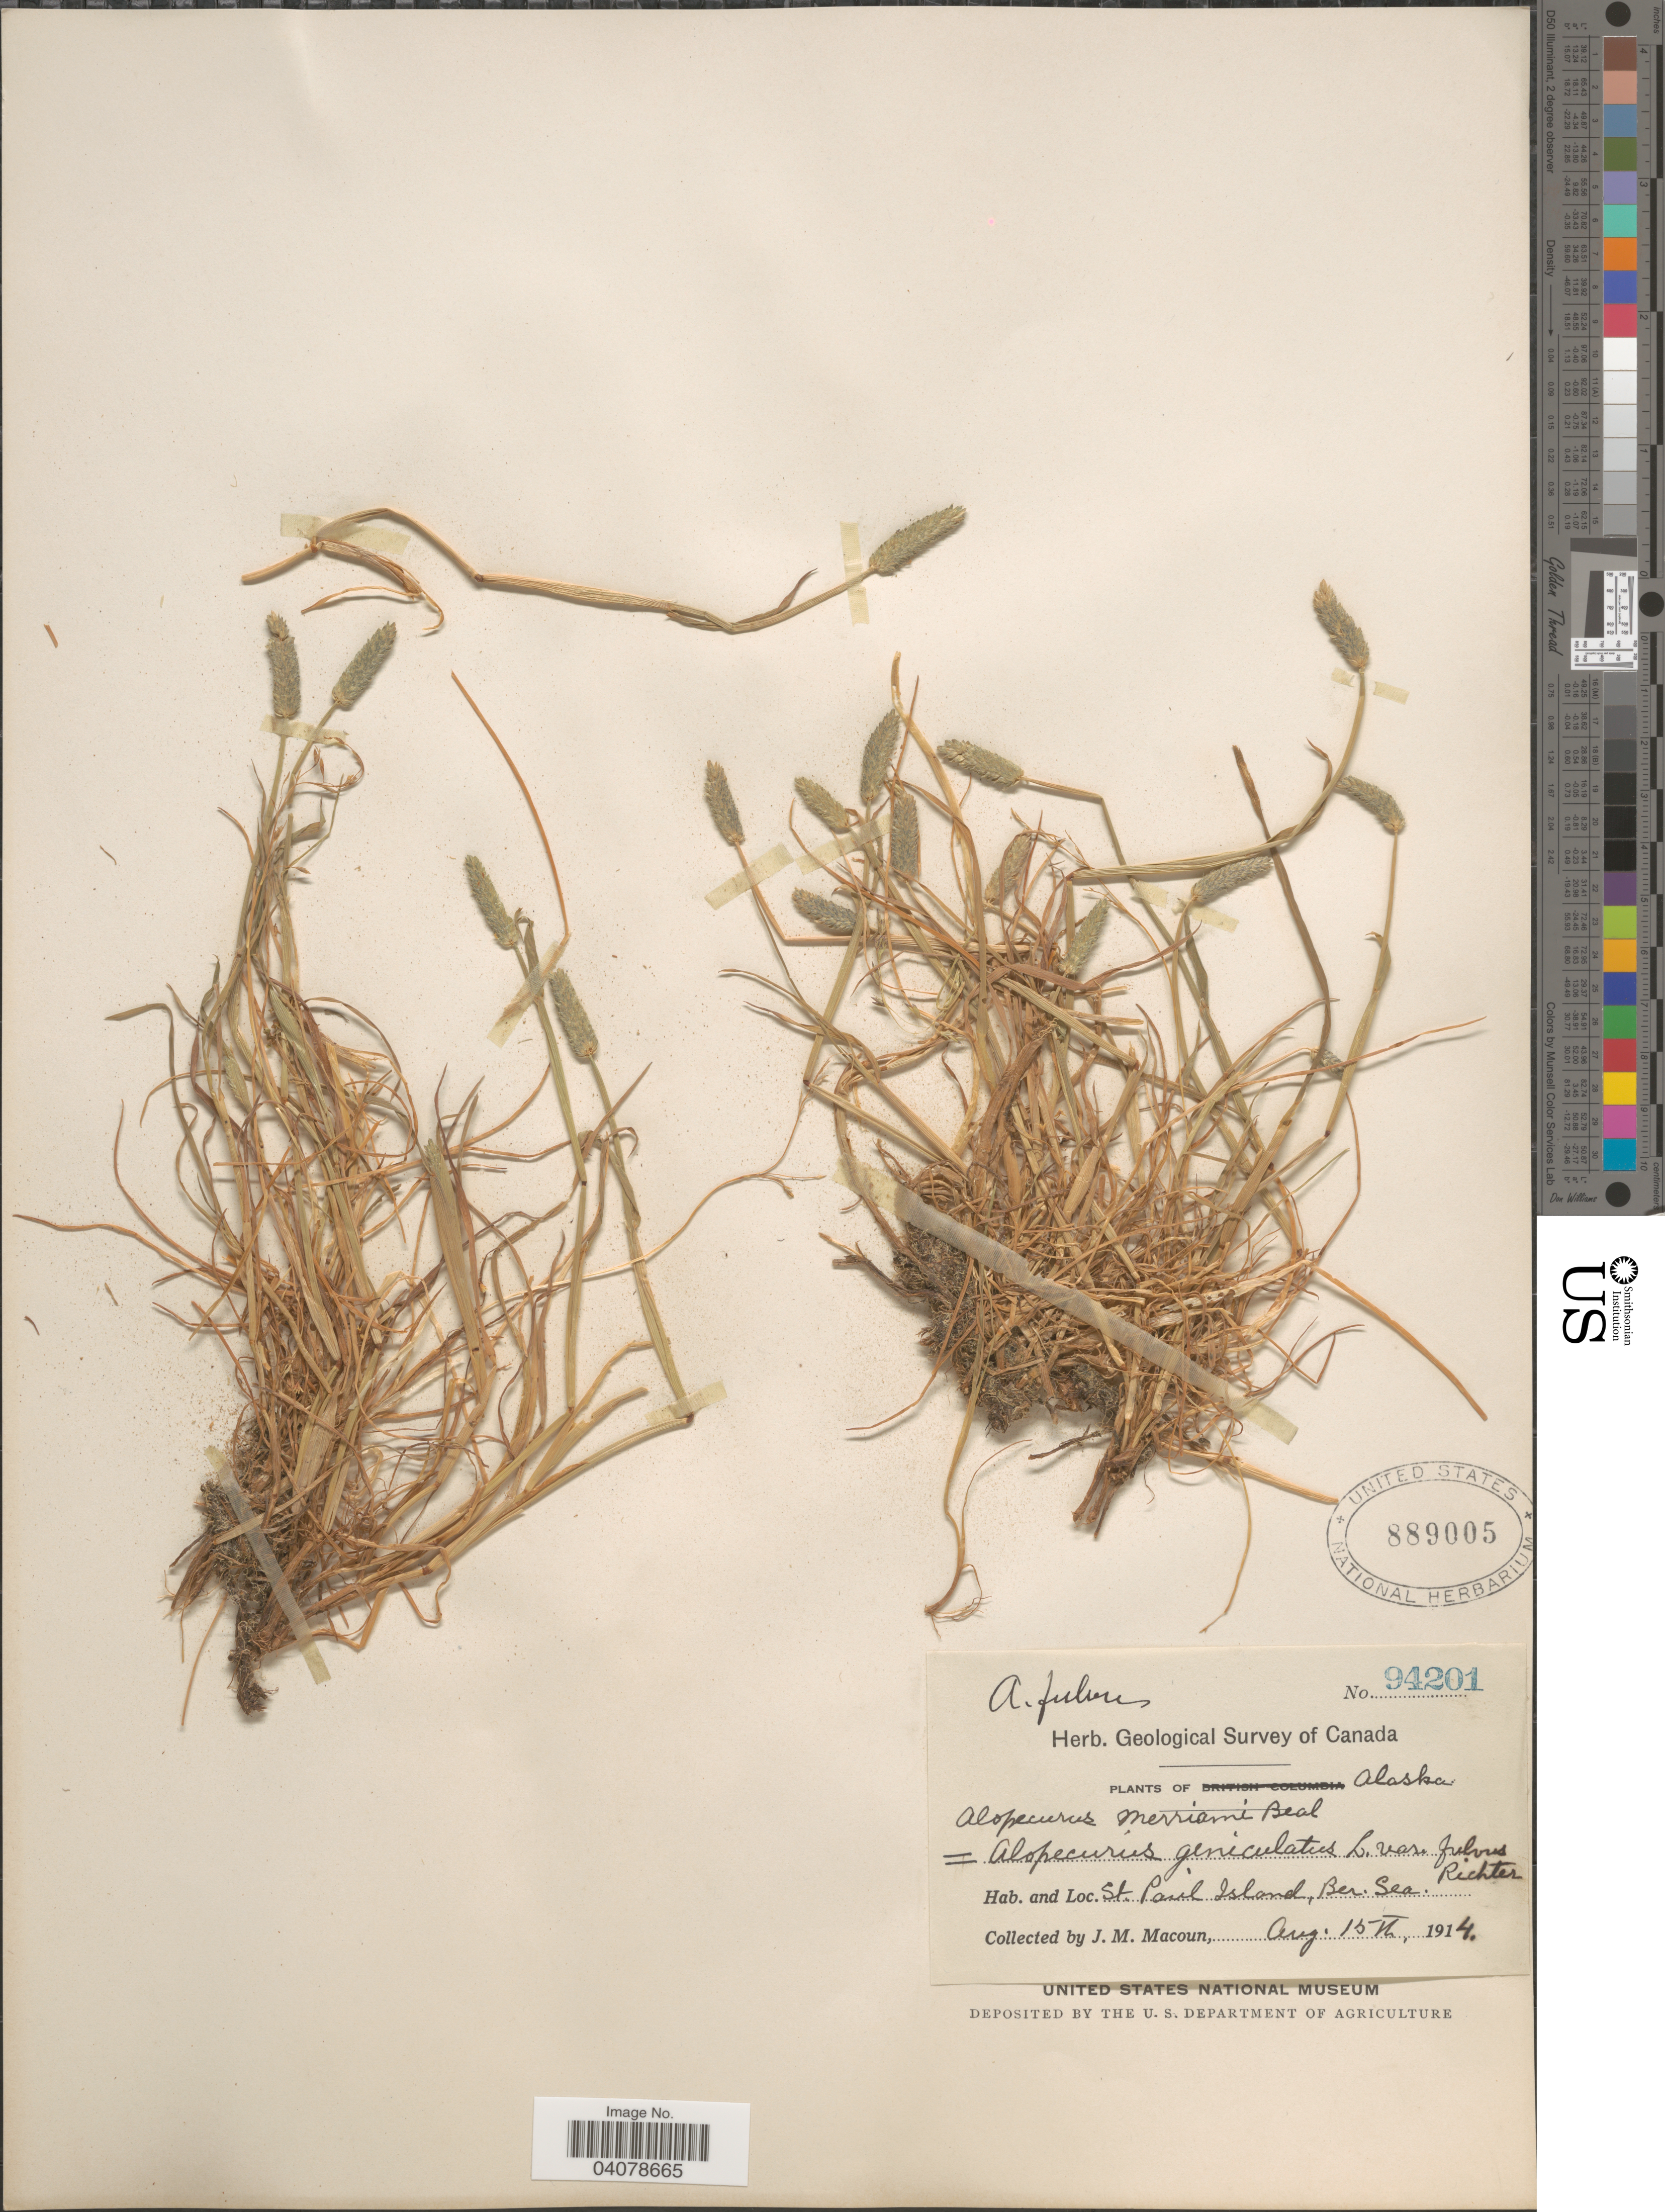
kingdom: Plantae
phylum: Tracheophyta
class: Liliopsida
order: Poales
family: Poaceae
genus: Alopecurus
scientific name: Alopecurus geniculatus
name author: L.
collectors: J. M. Macoun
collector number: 94201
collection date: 1914-08-15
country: United States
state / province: Alaska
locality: Herb. Geological Survey of Canada. St. Paul Island, Ber. Sea.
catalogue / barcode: US 889005